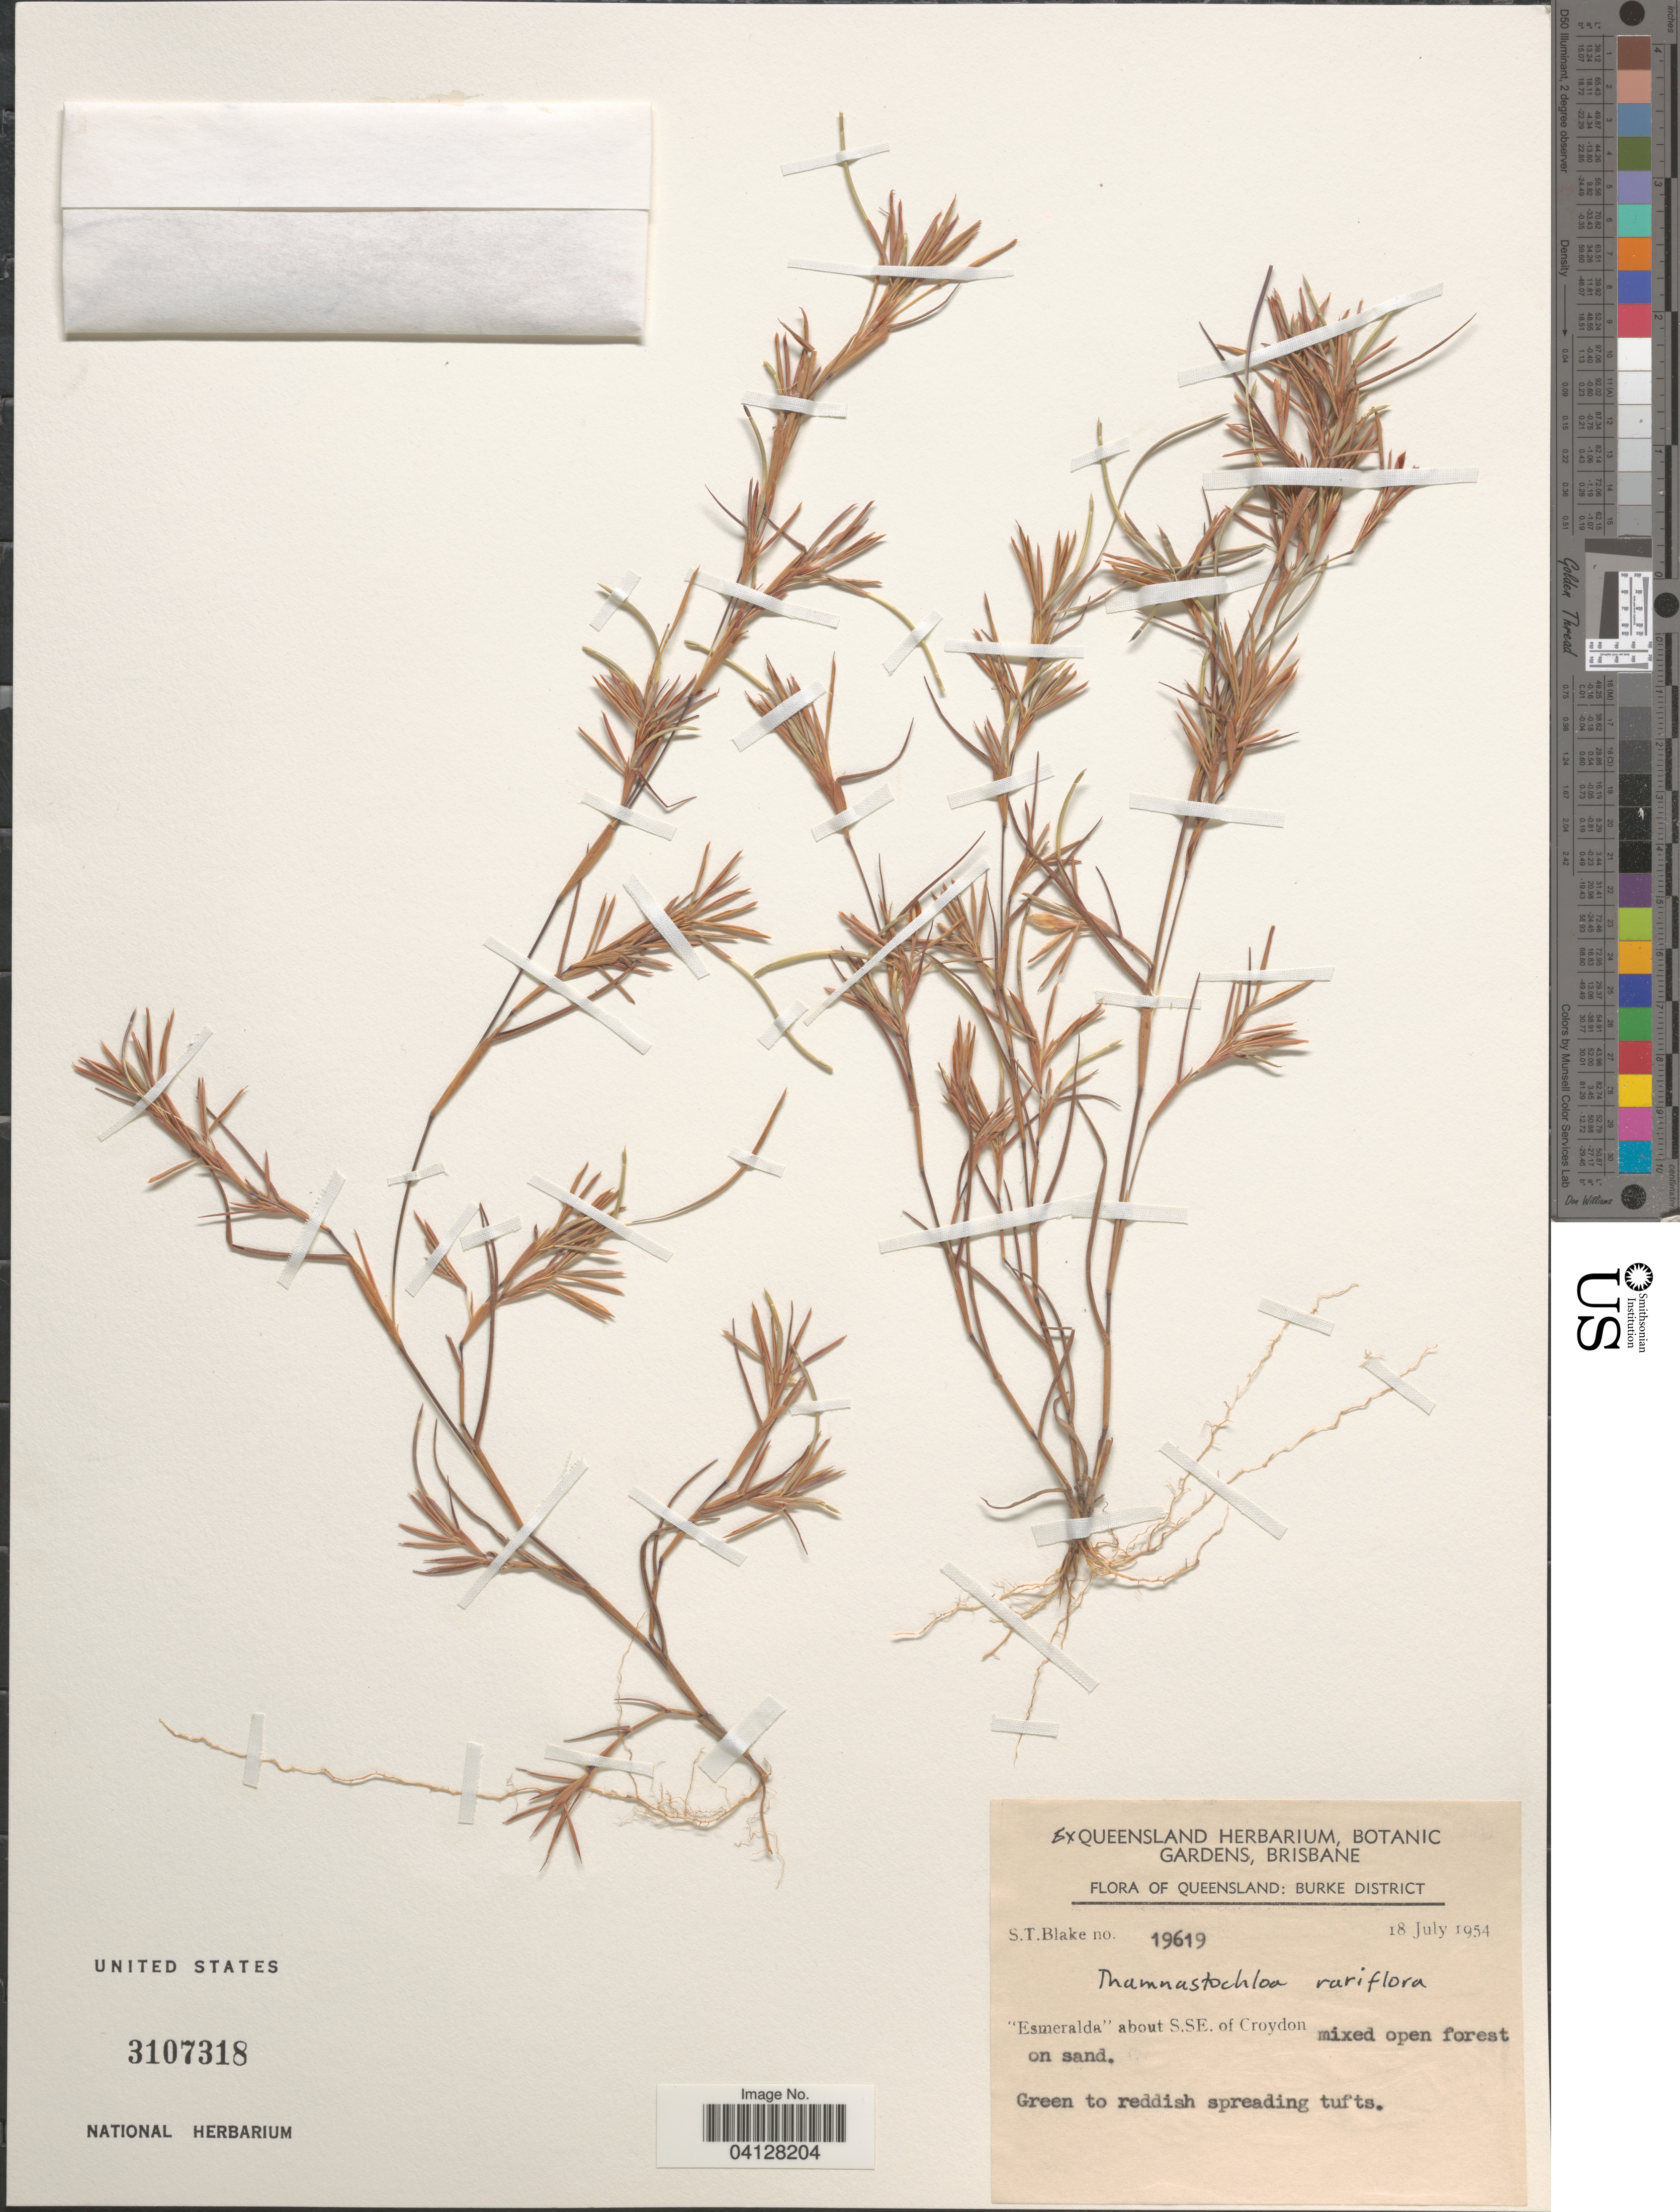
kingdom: Plantae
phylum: Tracheophyta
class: Liliopsida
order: Poales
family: Poaceae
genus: Thaumastochloa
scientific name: Thaumastochloa rariflora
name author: (F.M. Bailey) C.E. Hubb.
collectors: S. T. Blake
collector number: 19619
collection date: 1954-07-18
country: Australia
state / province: Queensland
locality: Burke District. "Esmeralda" about S.S.E. of Croydon.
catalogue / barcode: US 3107318